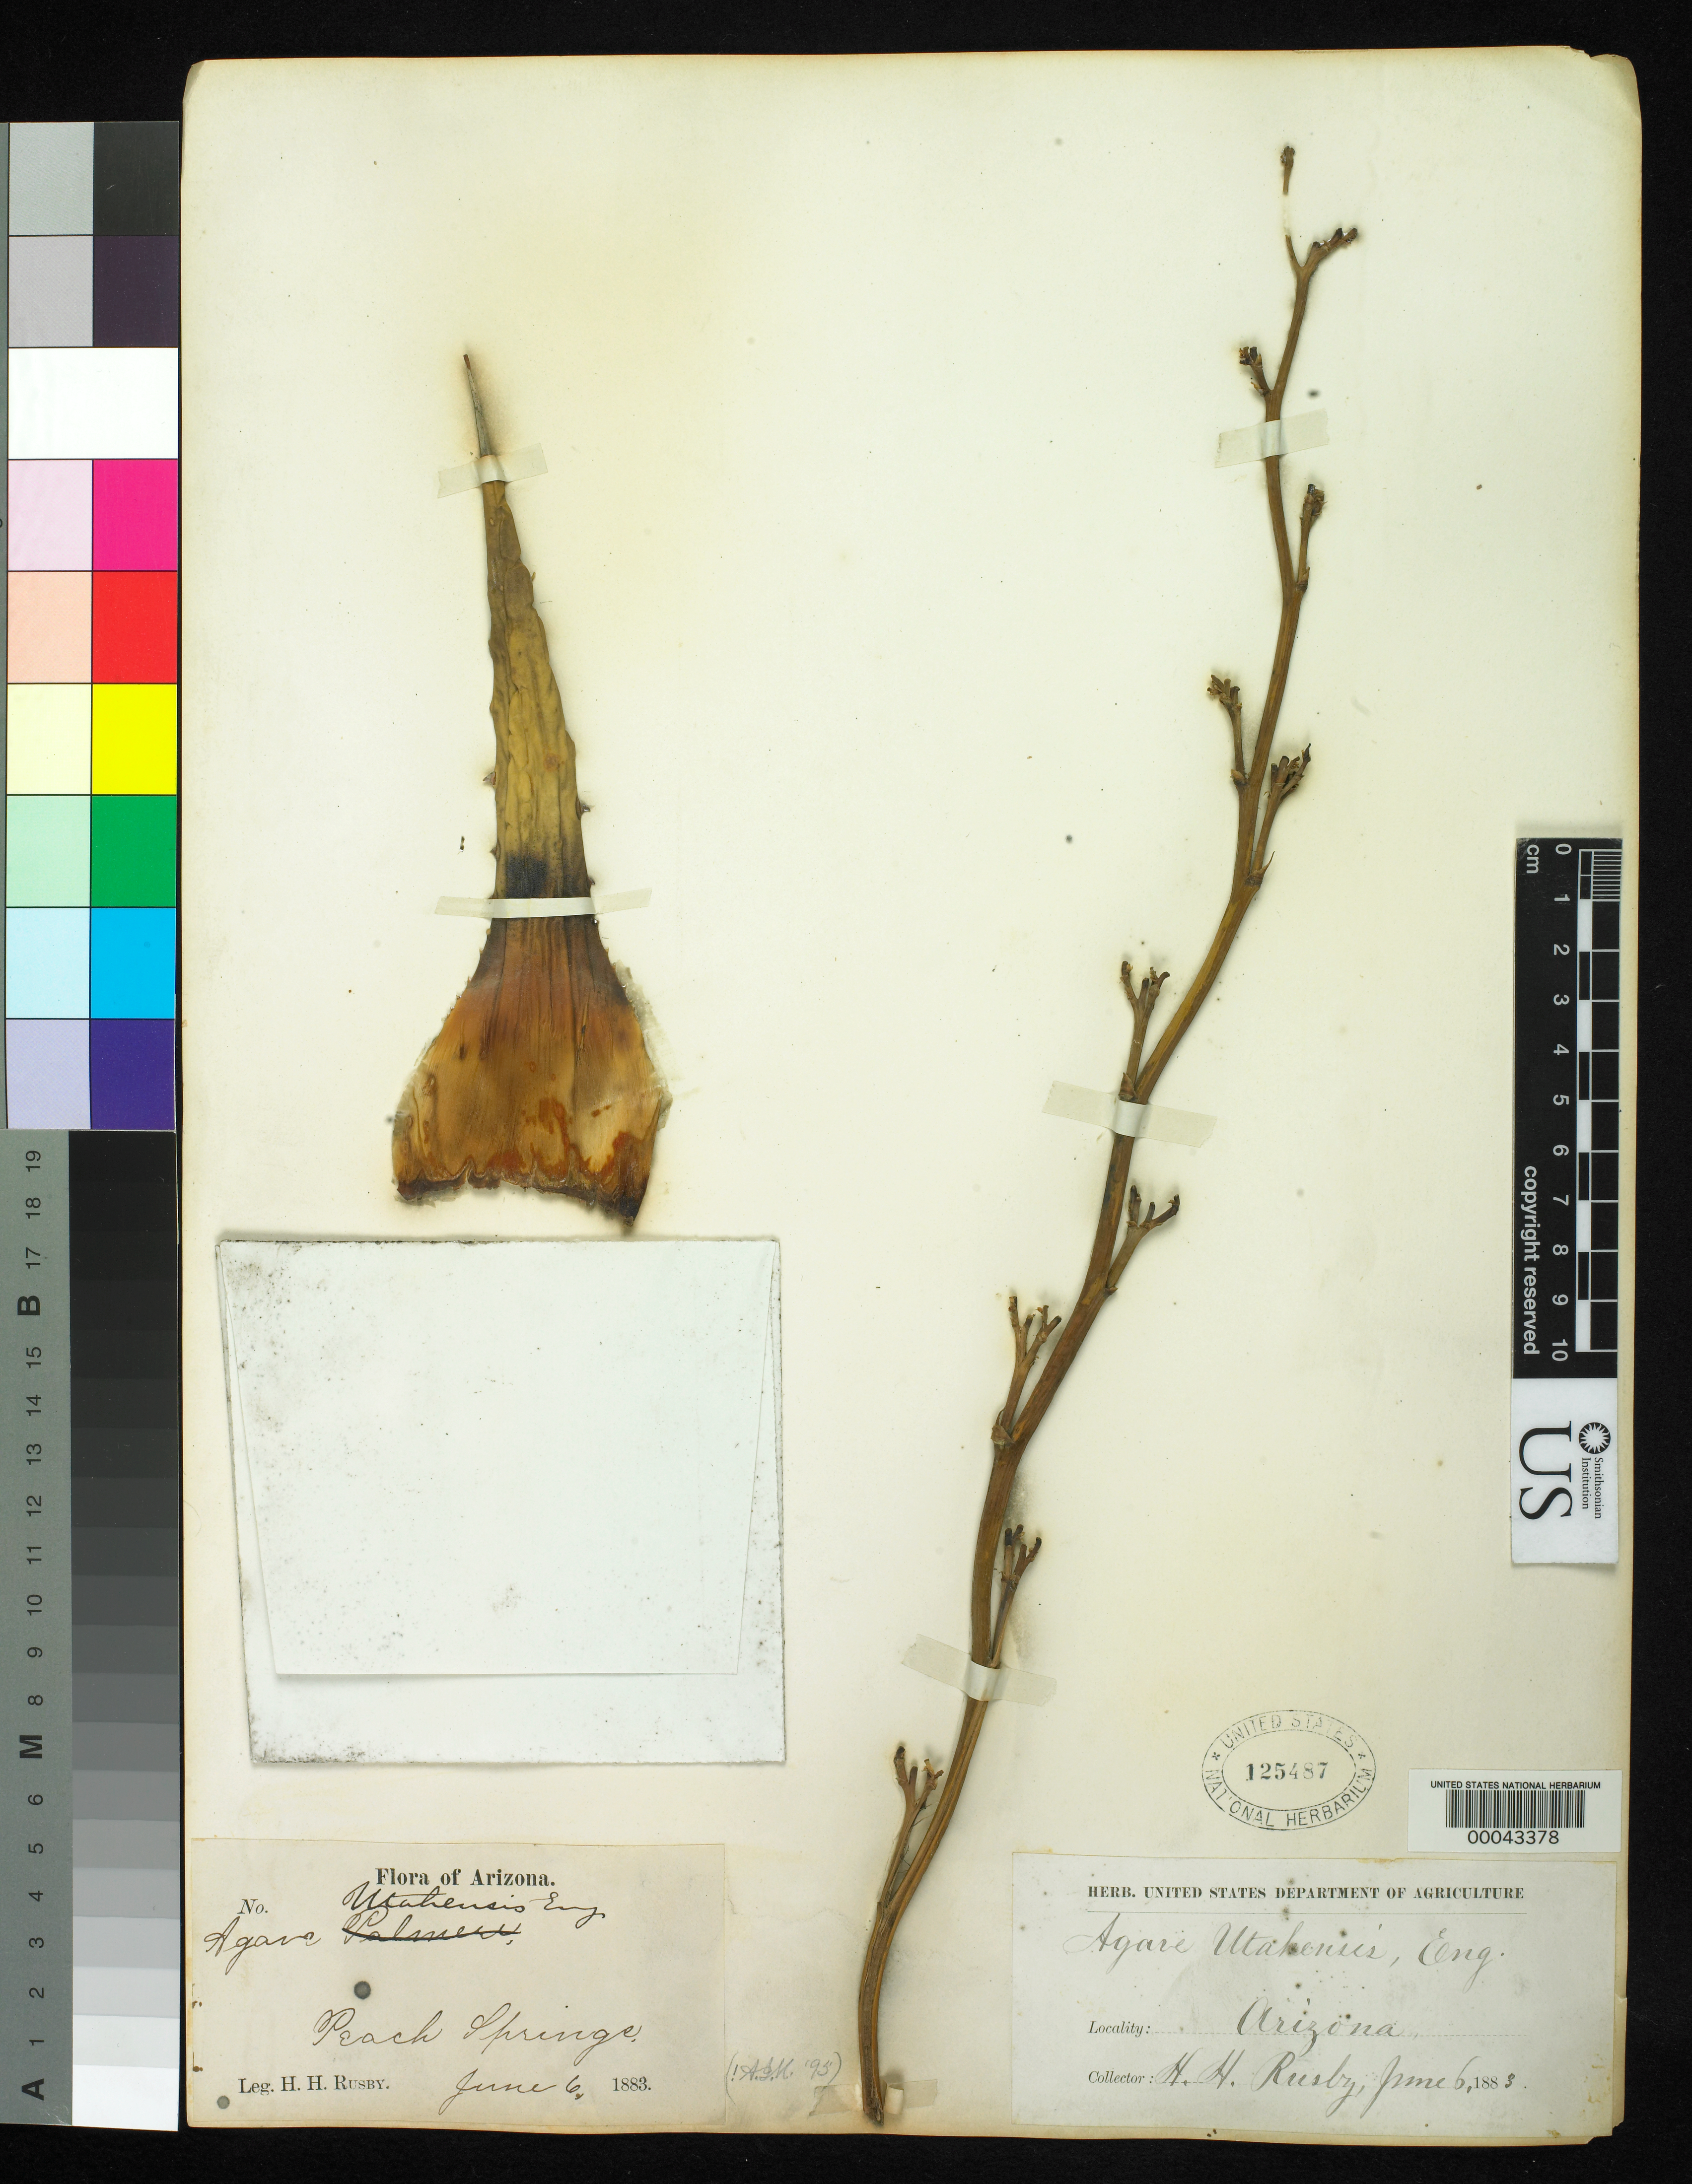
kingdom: Plantae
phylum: Tracheophyta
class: Liliopsida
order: Asparagales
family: Asparagaceae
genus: Agave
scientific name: Agave utahensis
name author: Engelm.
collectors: H. H. Rusby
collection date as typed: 06 Jun 1883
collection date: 1883-06-06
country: United States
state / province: Arizona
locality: Peach springs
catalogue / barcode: US 125487